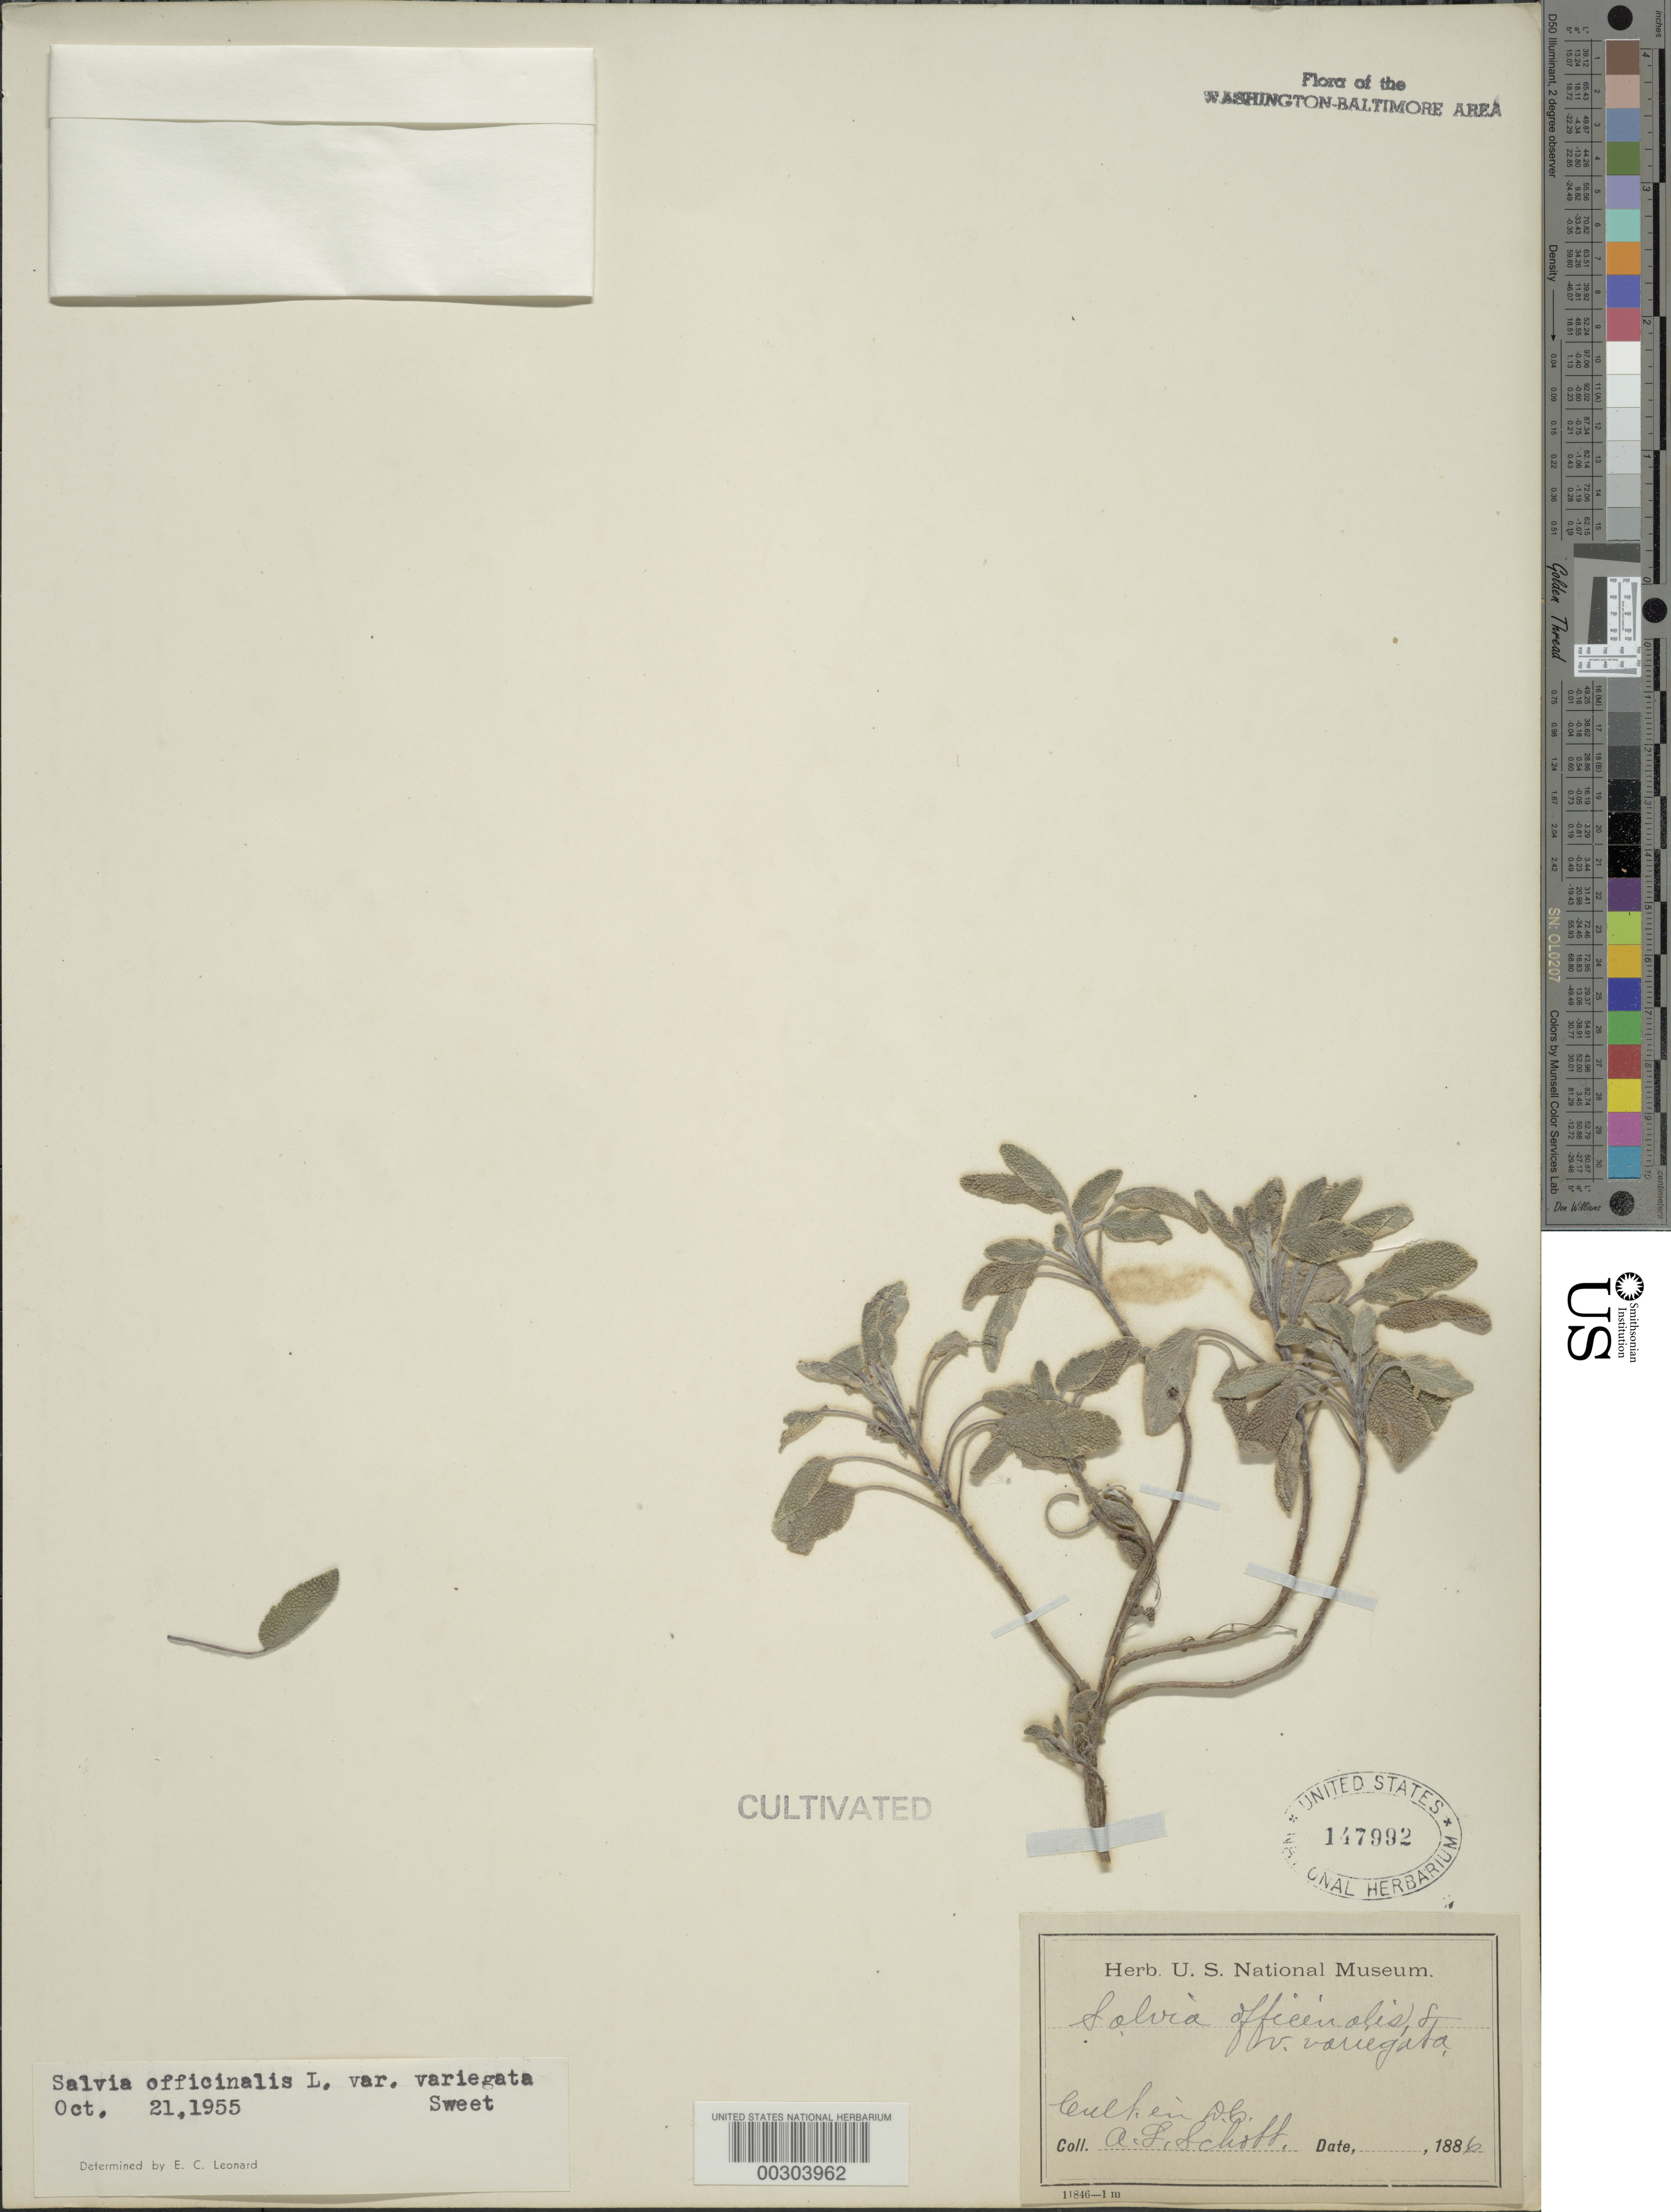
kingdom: Plantae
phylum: Tracheophyta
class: Magnoliopsida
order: Lamiales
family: Lamiaceae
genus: Salvia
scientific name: Salvia officinalis var. variegata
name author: (Abbey) Bean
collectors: A. L. Schott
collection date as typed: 1886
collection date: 1886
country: United States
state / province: District of Columbia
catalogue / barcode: US 147992